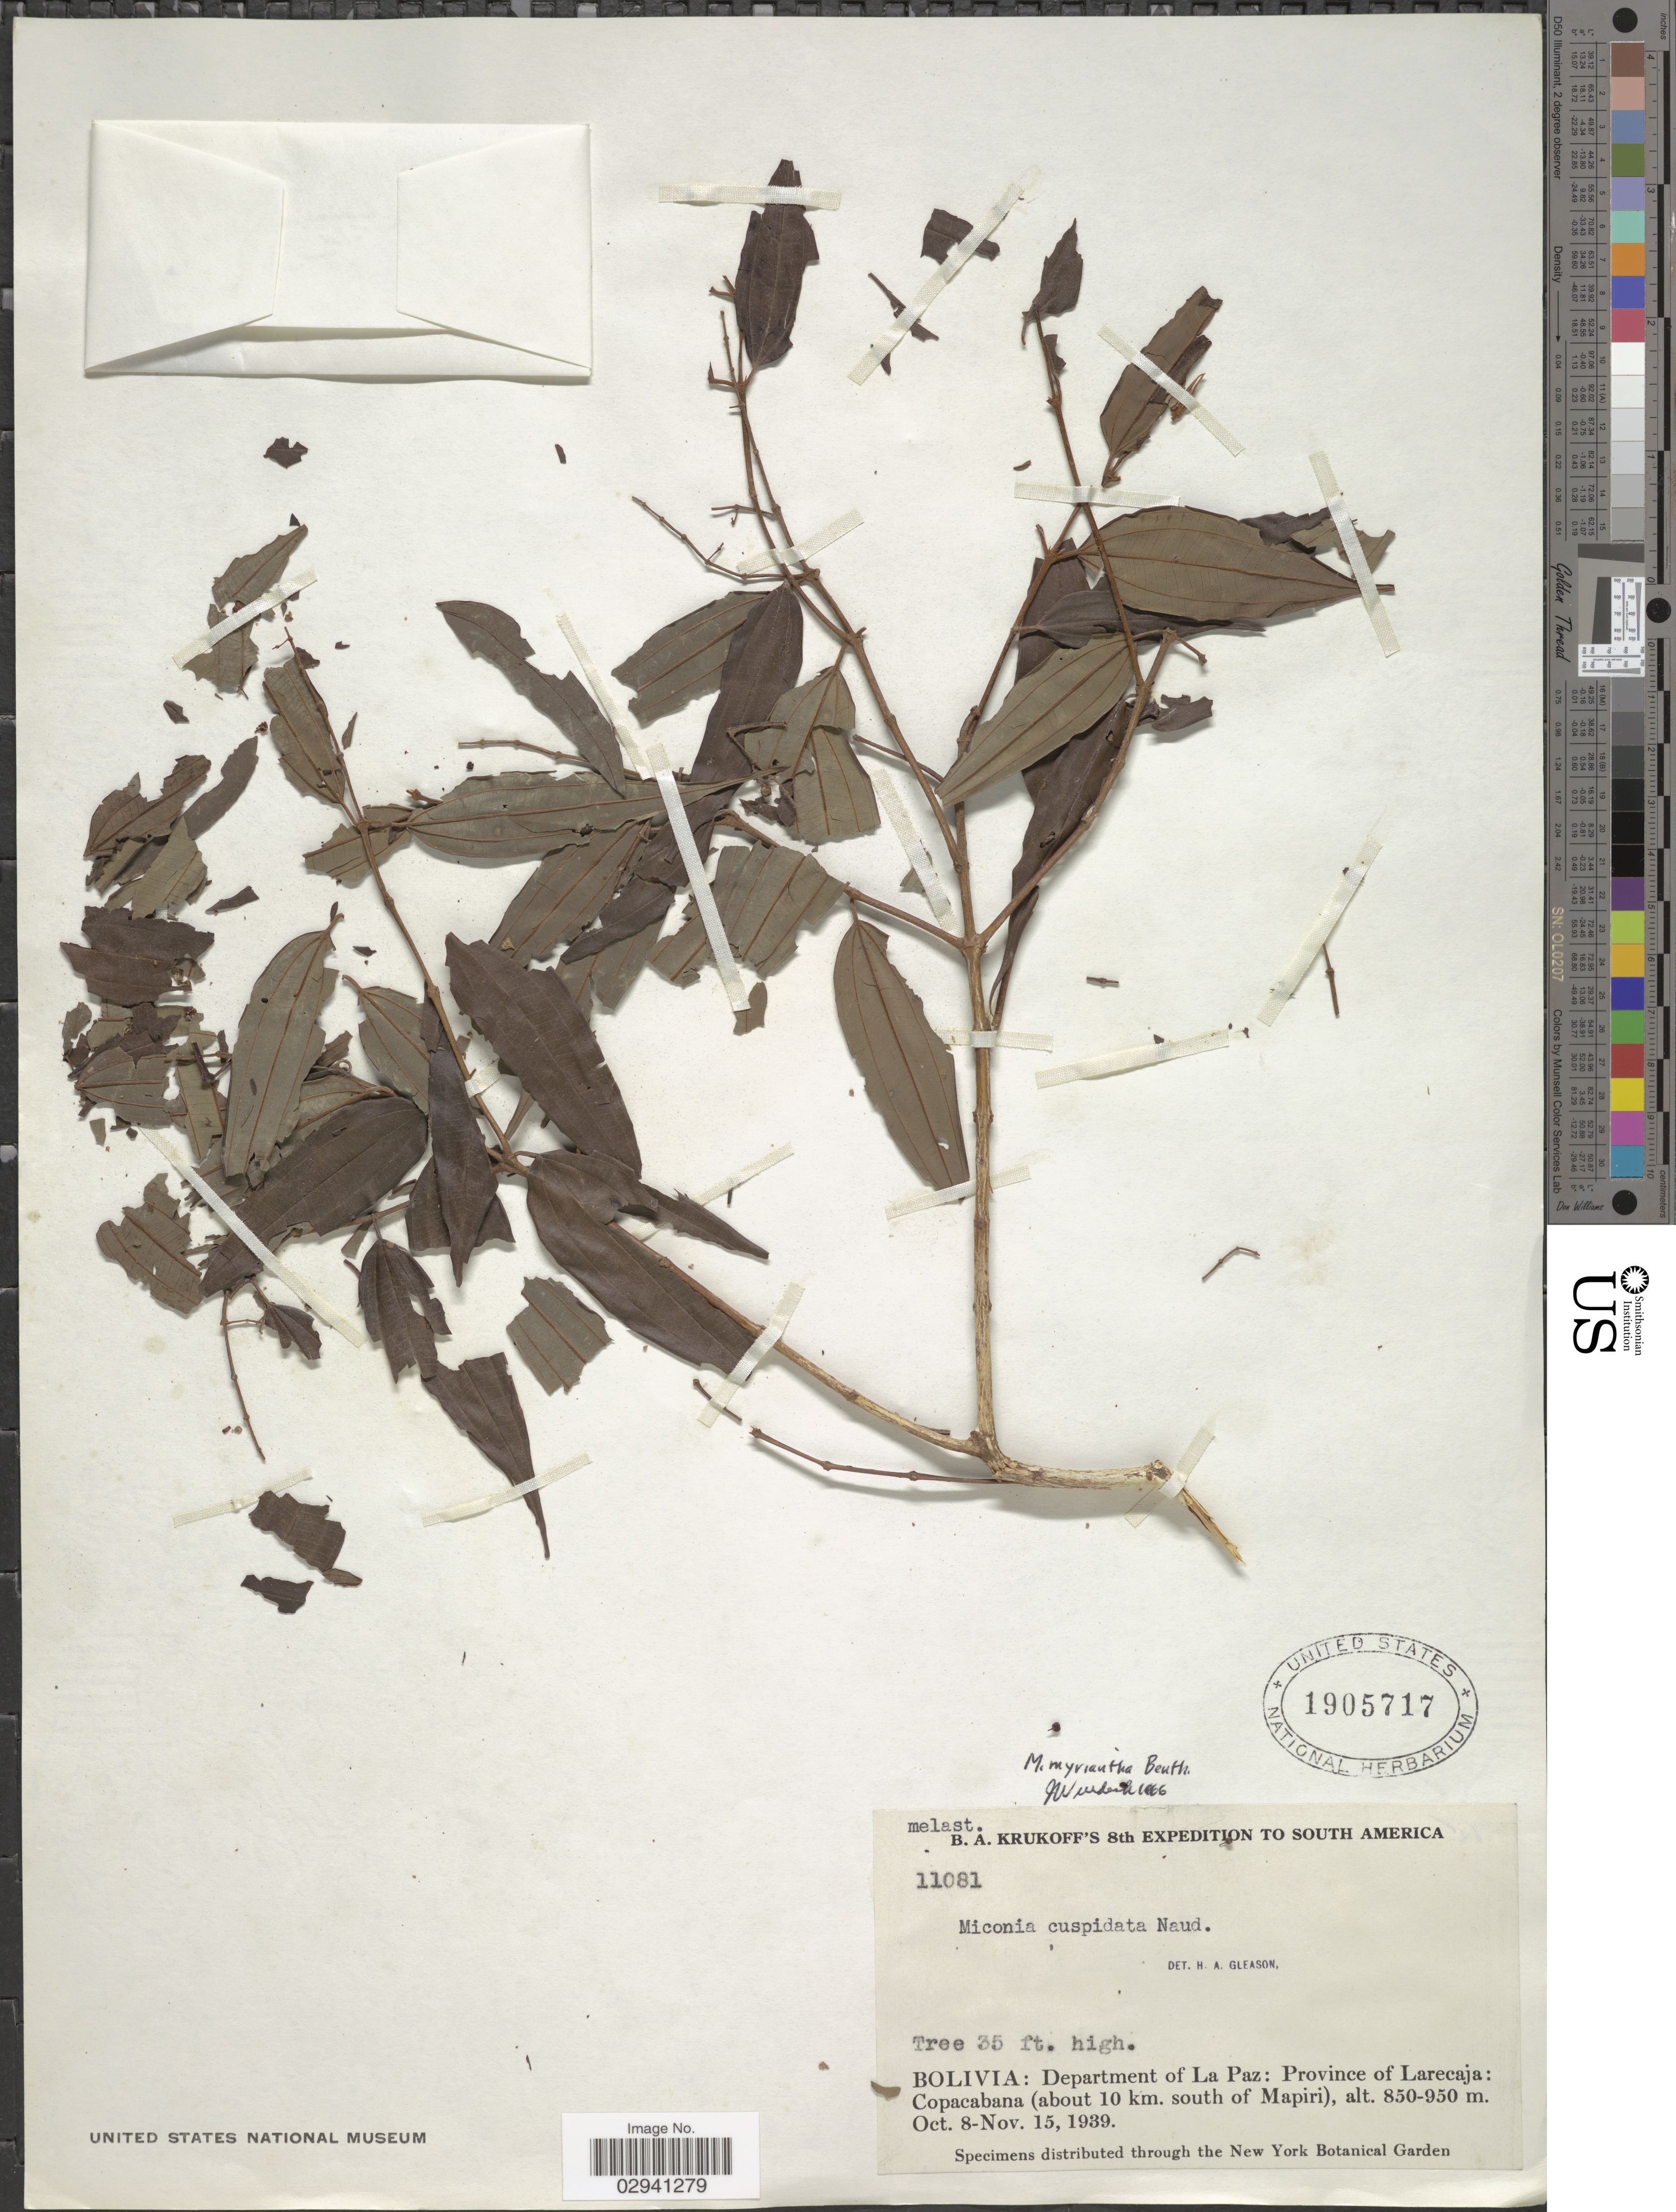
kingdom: Plantae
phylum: Tracheophyta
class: Magnoliopsida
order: Myrtales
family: Melastomataceae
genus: Miconia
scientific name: Miconia myriantha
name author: Benth.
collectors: B. A. Krukoff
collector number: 11081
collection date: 1939-10-08/1939-11-15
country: Bolivia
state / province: La Paz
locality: Department of La Paz: Province of Larecaja: Copacabana (about 10 km. south of Mapiri).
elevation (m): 850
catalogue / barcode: US 1905717